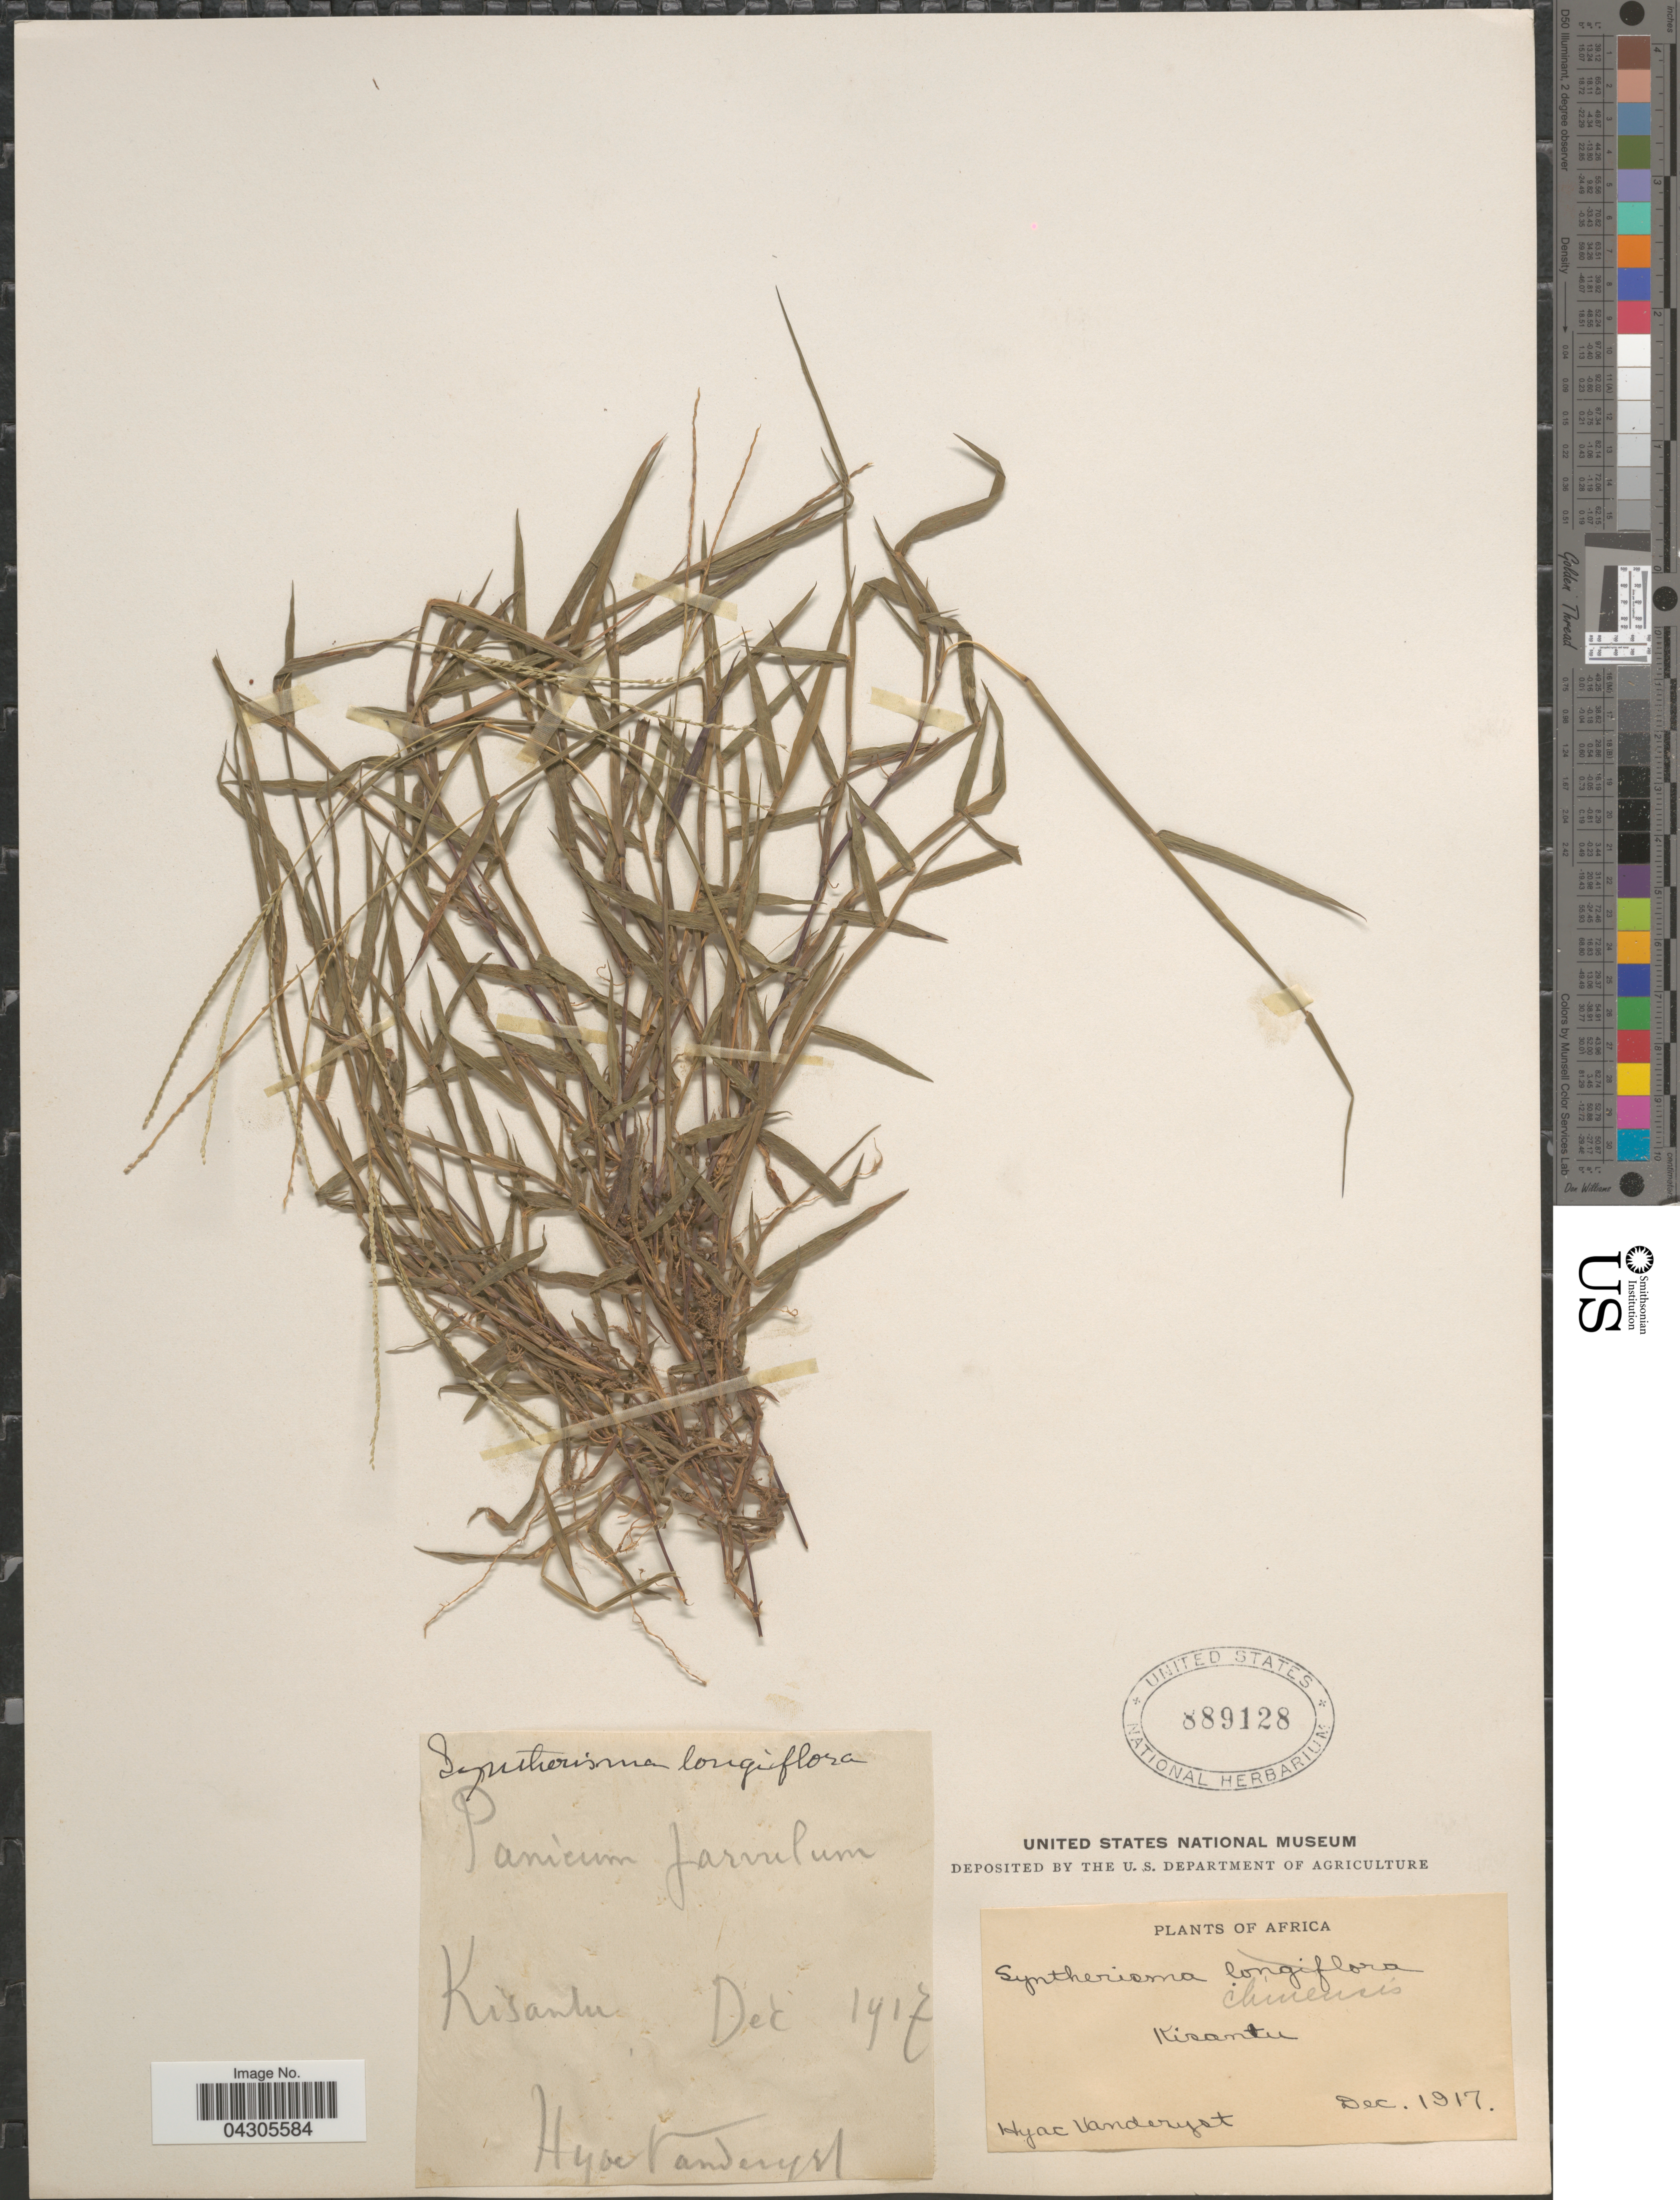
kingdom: Plantae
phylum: Tracheophyta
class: Liliopsida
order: Poales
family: Poaceae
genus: Digitaria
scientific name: Digitaria longiflora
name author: (Retz.) Pers.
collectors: H. J. R. Vanderyst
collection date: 1917-12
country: Congo, Democratic Republic of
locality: Africa. Kisantu.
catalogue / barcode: US 889128